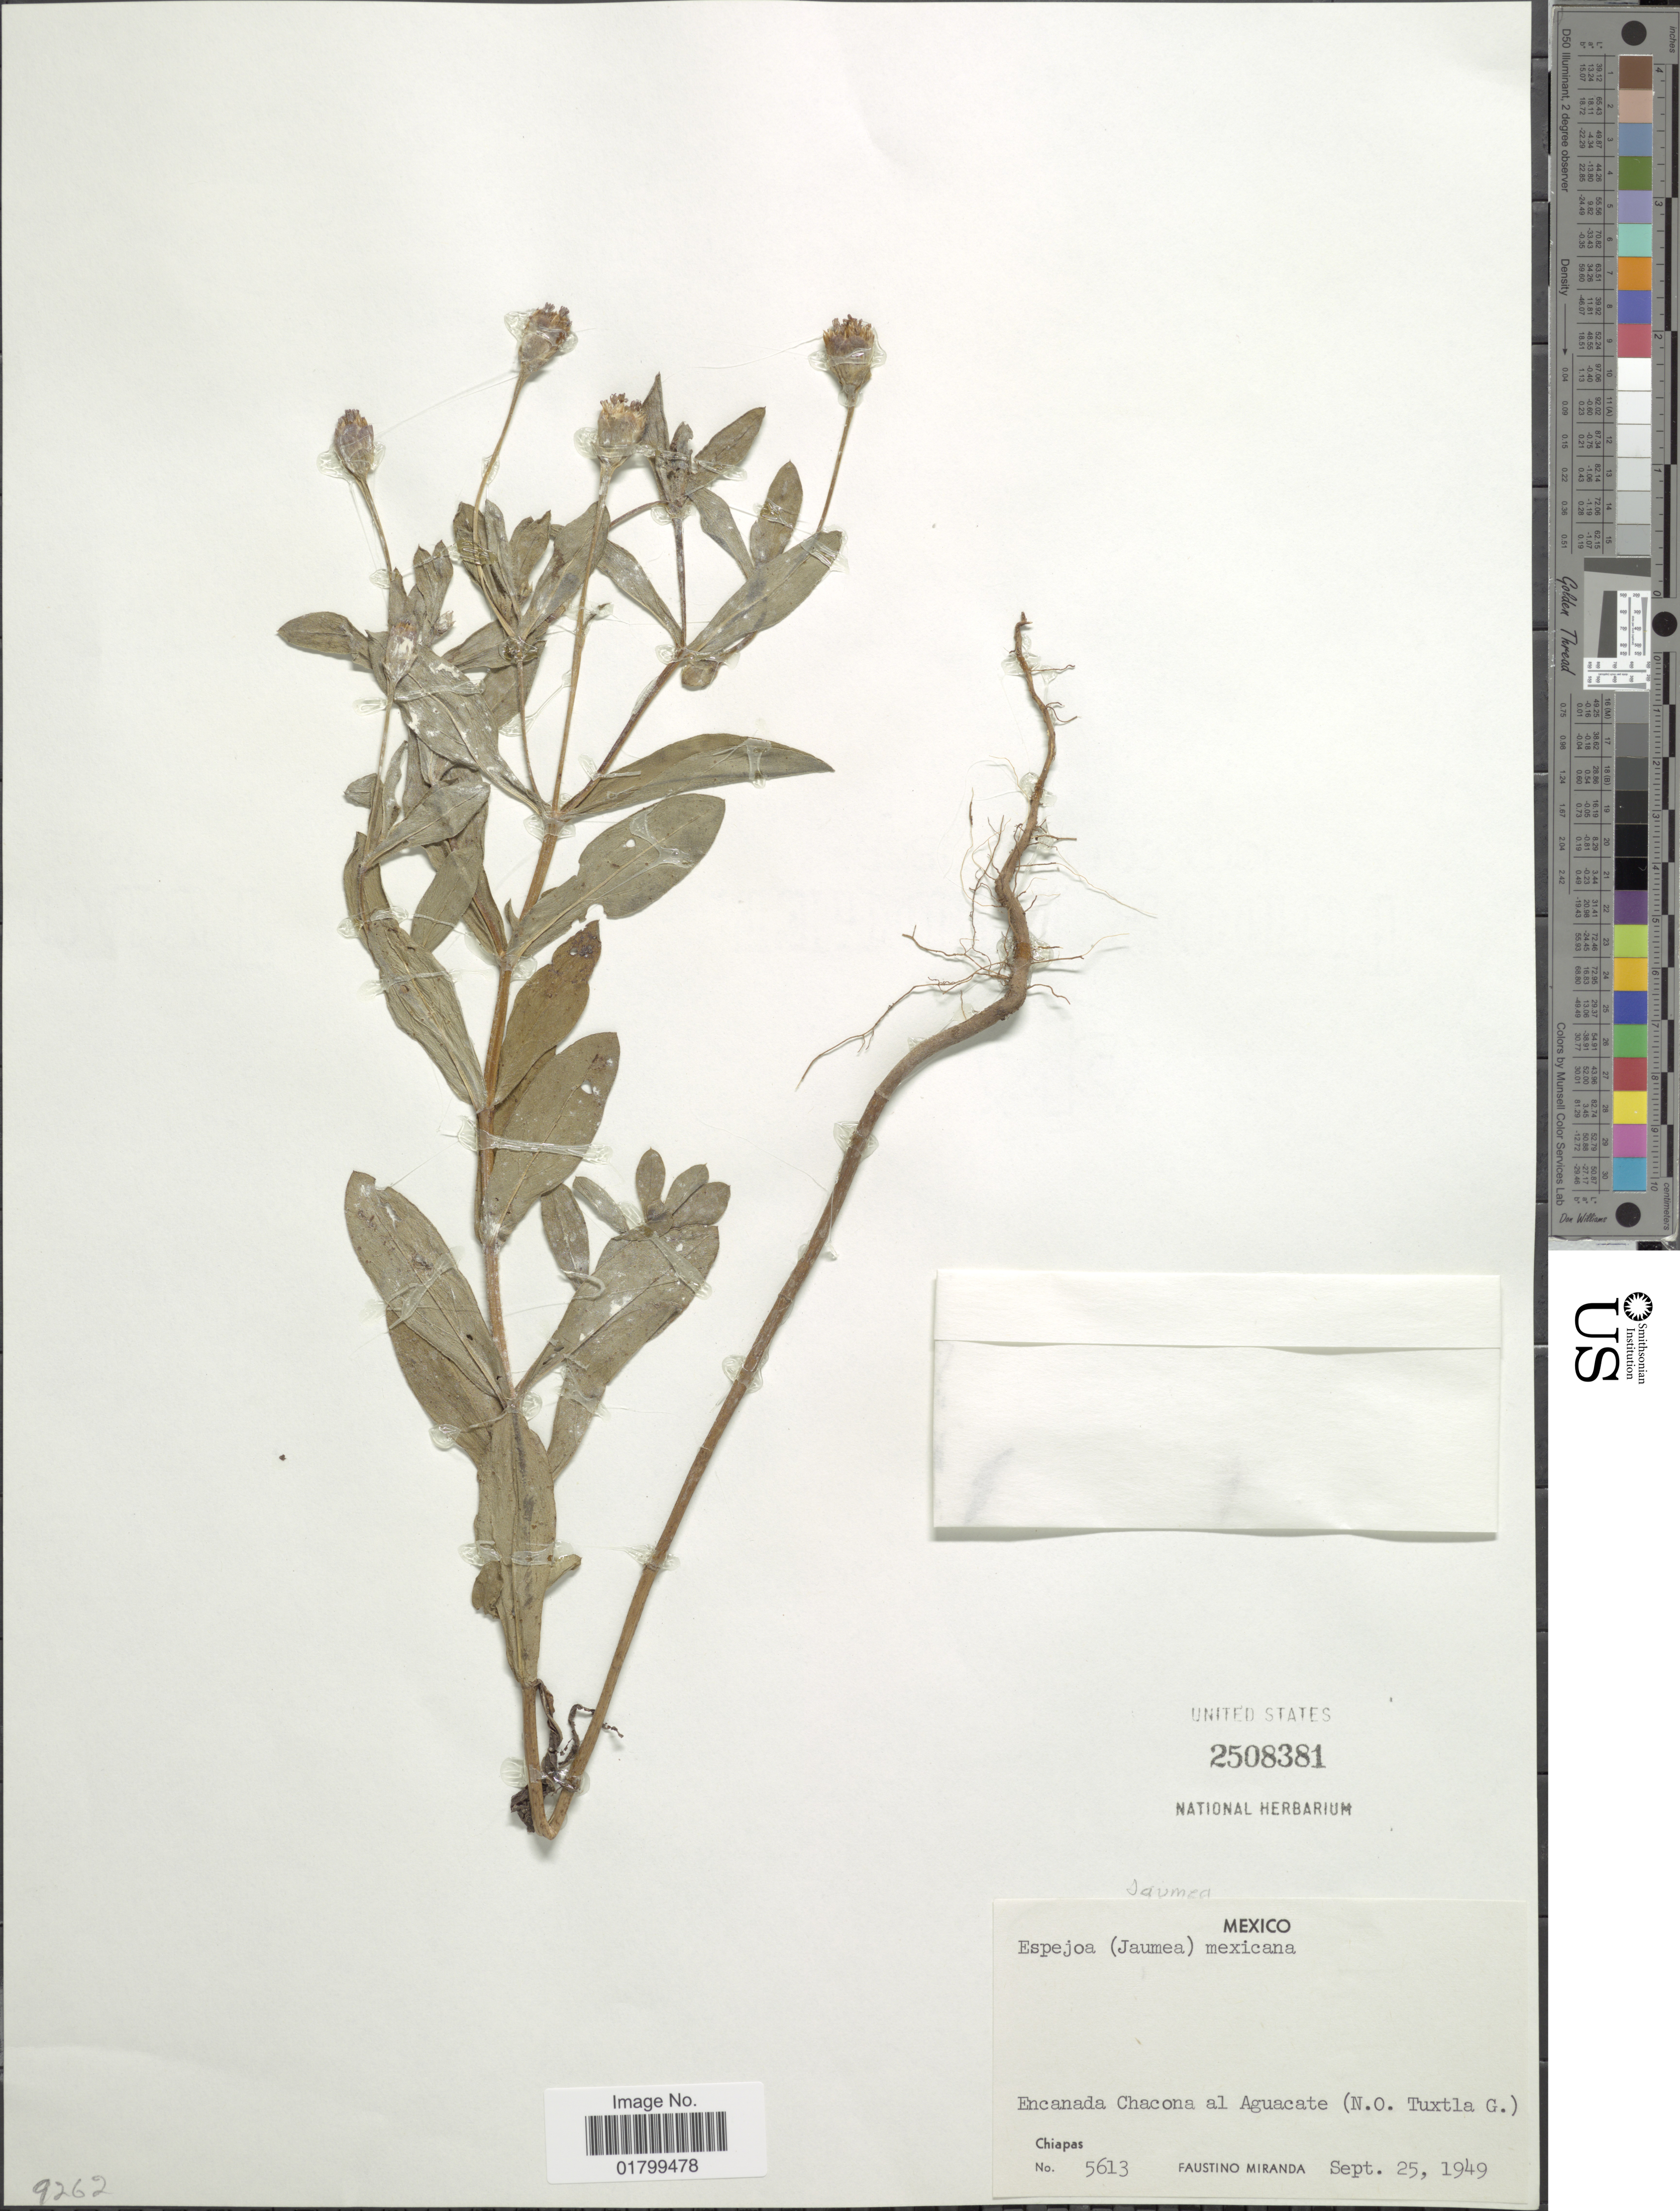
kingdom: Plantae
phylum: Tracheophyta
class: Magnoliopsida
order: Asterales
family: Asteraceae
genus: Espejoa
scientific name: Espejoa mexicana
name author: DC.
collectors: F. Miranda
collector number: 5613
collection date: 1949-09-25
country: Mexico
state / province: Chiapas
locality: Encanada Chacona al Aguacate (N.O. Tuxtla G.)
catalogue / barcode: US 2508381